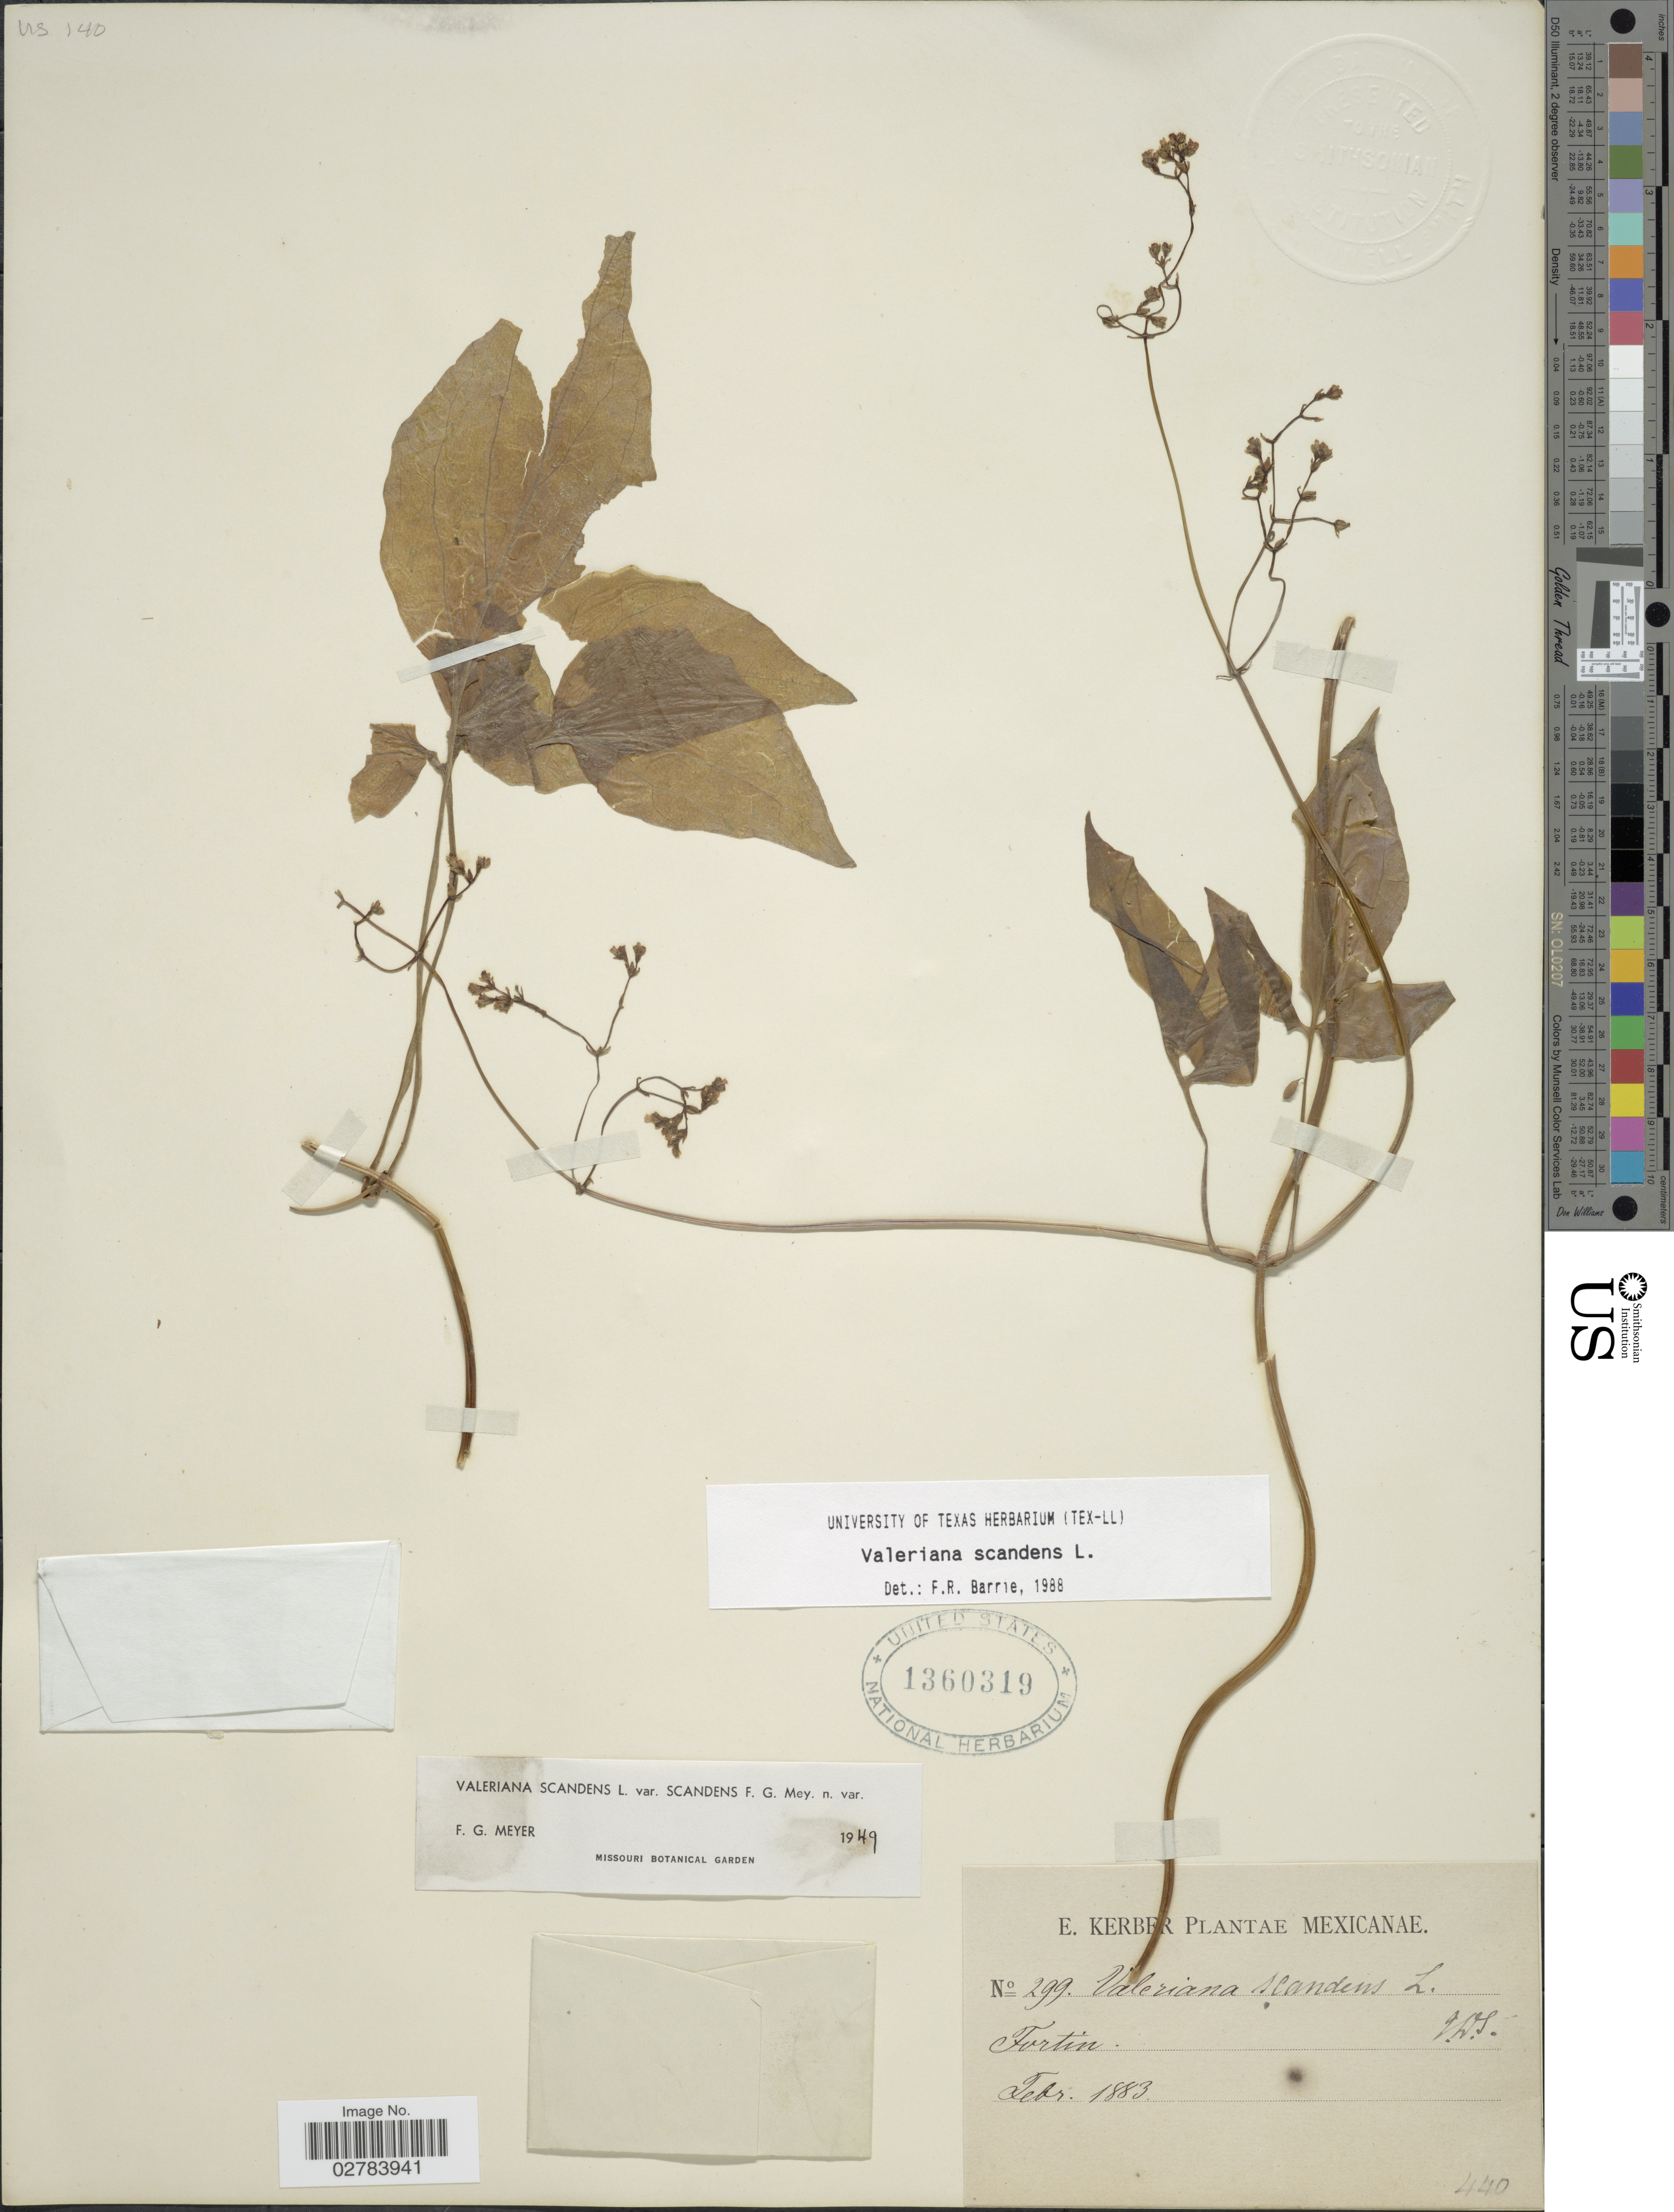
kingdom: Plantae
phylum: Tracheophyta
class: Magnoliopsida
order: Dipsacales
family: Caprifoliaceae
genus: Valeriana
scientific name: Valeriana scandens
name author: L.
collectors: E. Kerber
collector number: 299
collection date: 1883-02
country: Mexico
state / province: Veracruz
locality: Fortin.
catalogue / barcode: US 1360319